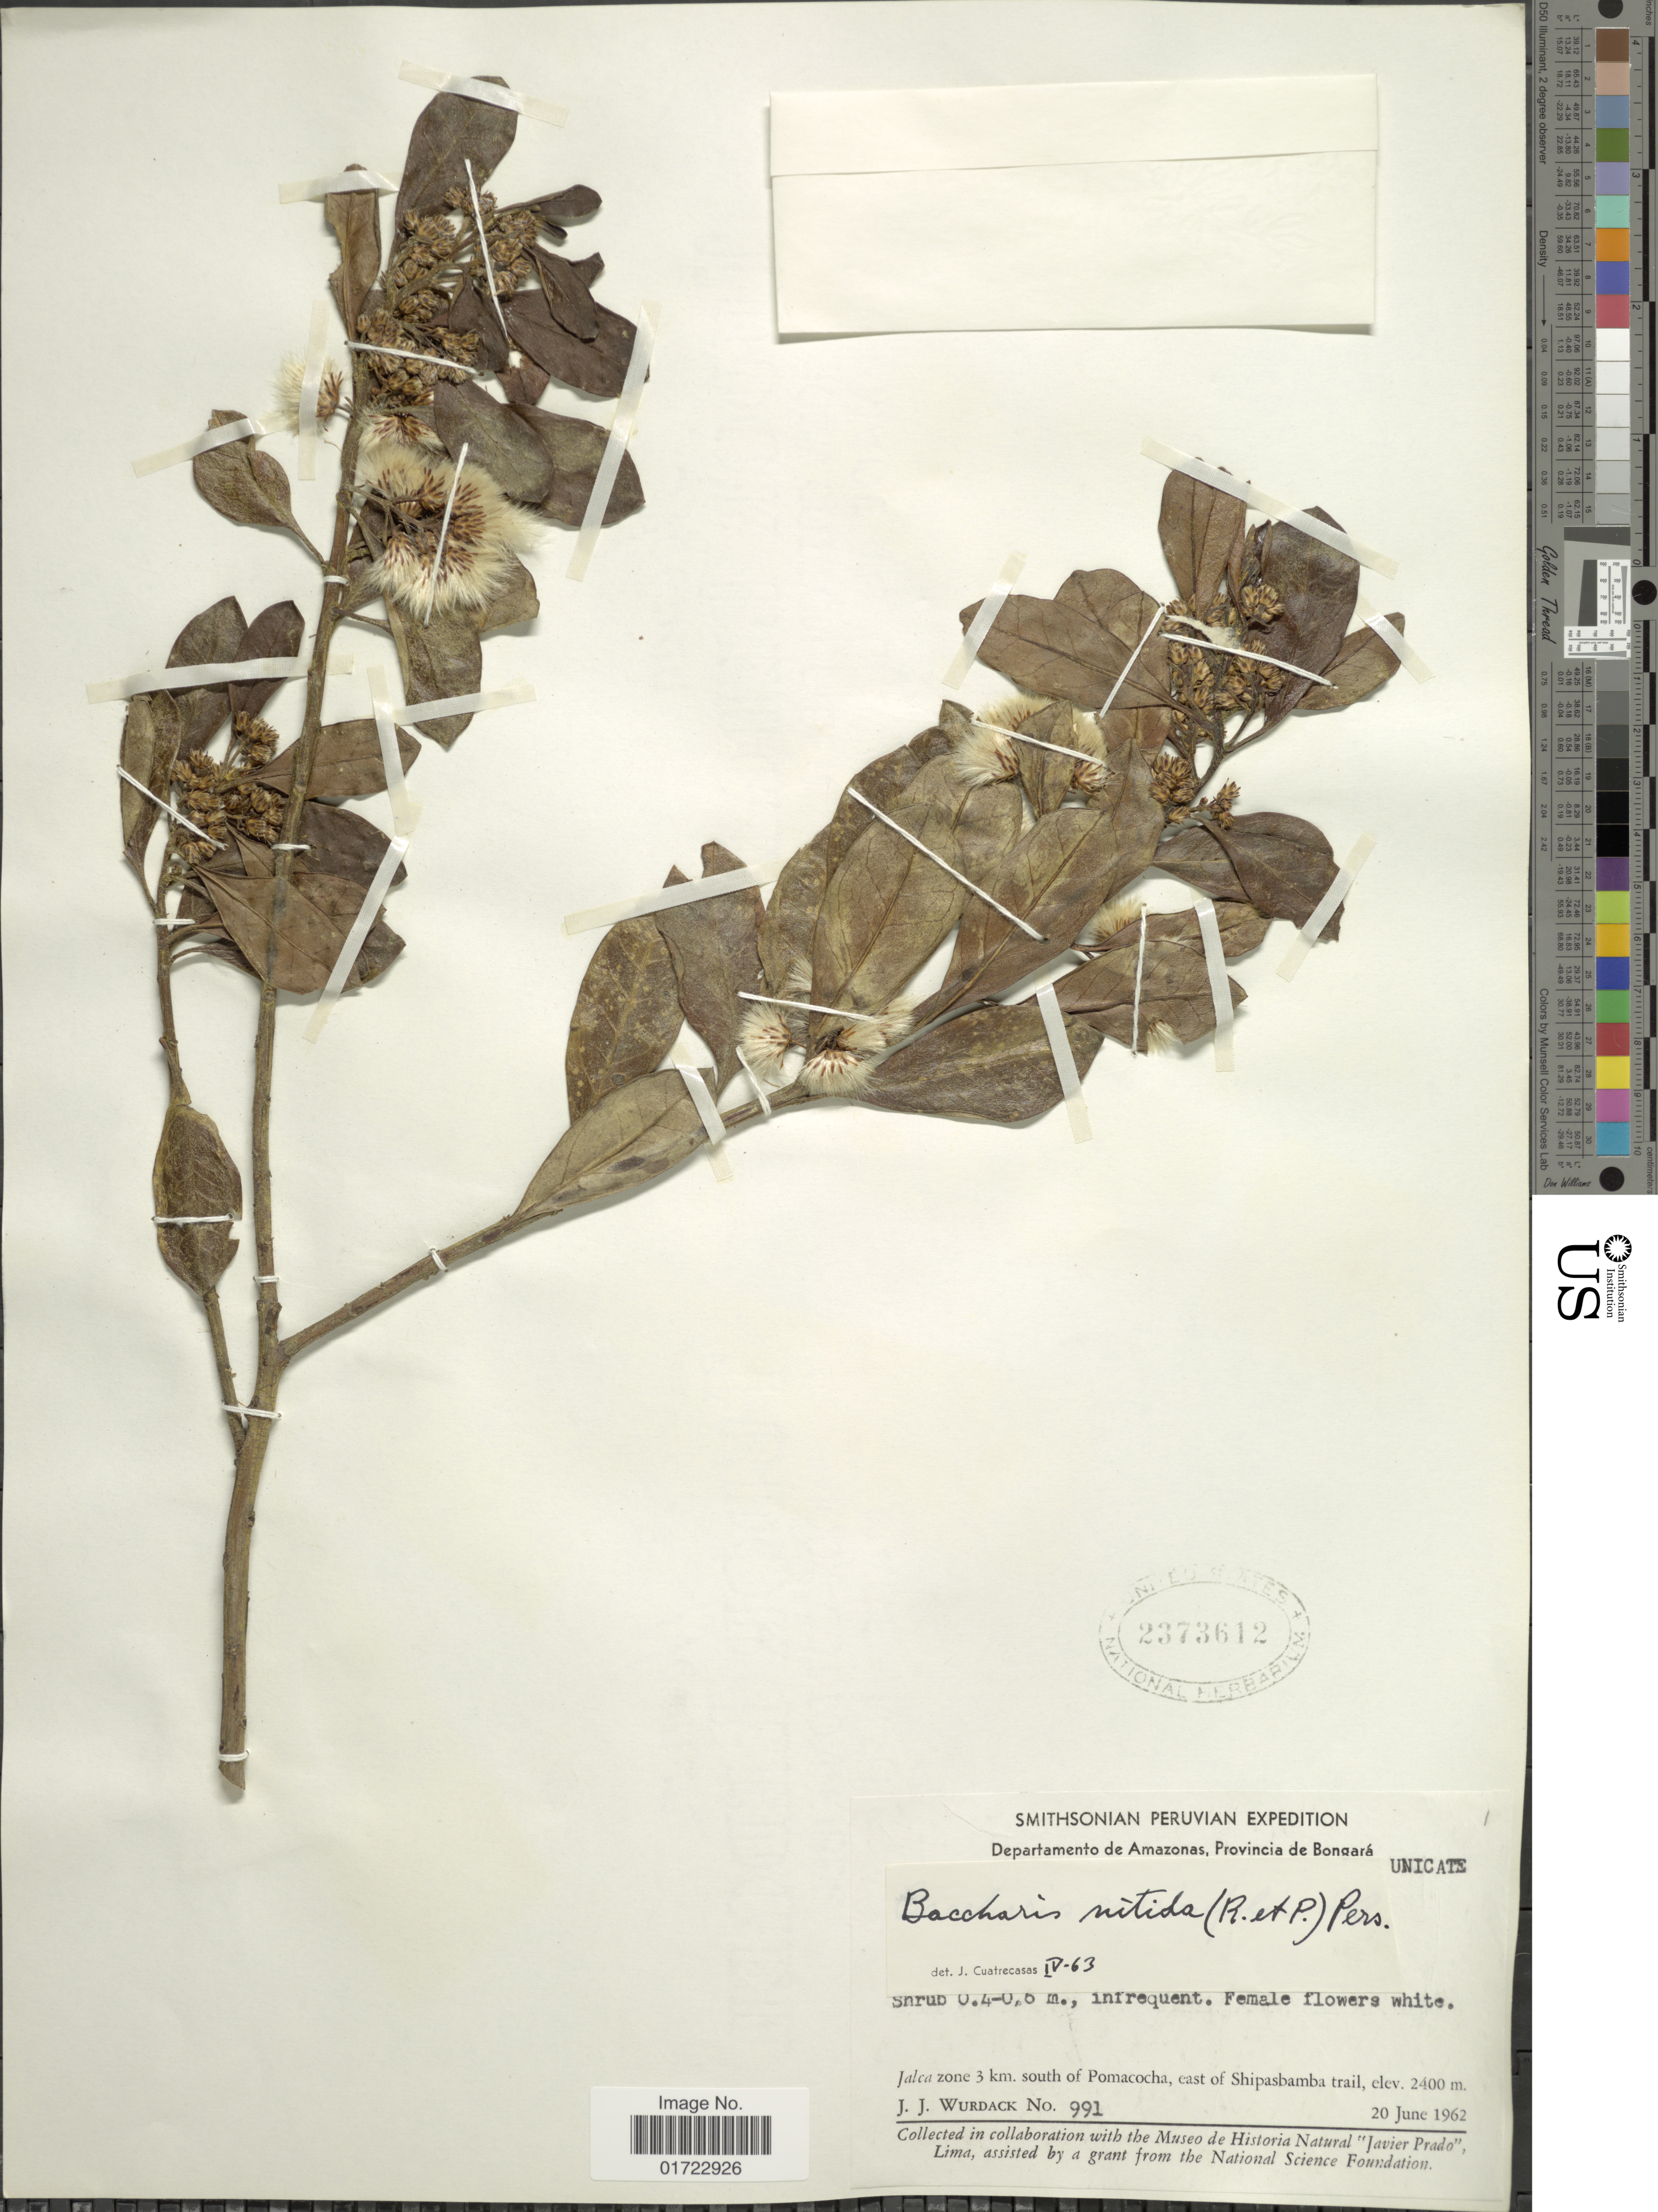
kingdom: Plantae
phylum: Tracheophyta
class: Magnoliopsida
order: Asterales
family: Asteraceae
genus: Baccharis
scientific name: Baccharis nitida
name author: (Ruiz & Pav.) Pers.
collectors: J. J. Wurdack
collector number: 991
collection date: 1962-06-20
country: Peru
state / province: Amazonas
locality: Provincia de Bongará. Jalca zone 3 km. south of Pomacocha, east of Shipasbamba trail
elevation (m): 2400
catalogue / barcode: US 2373612